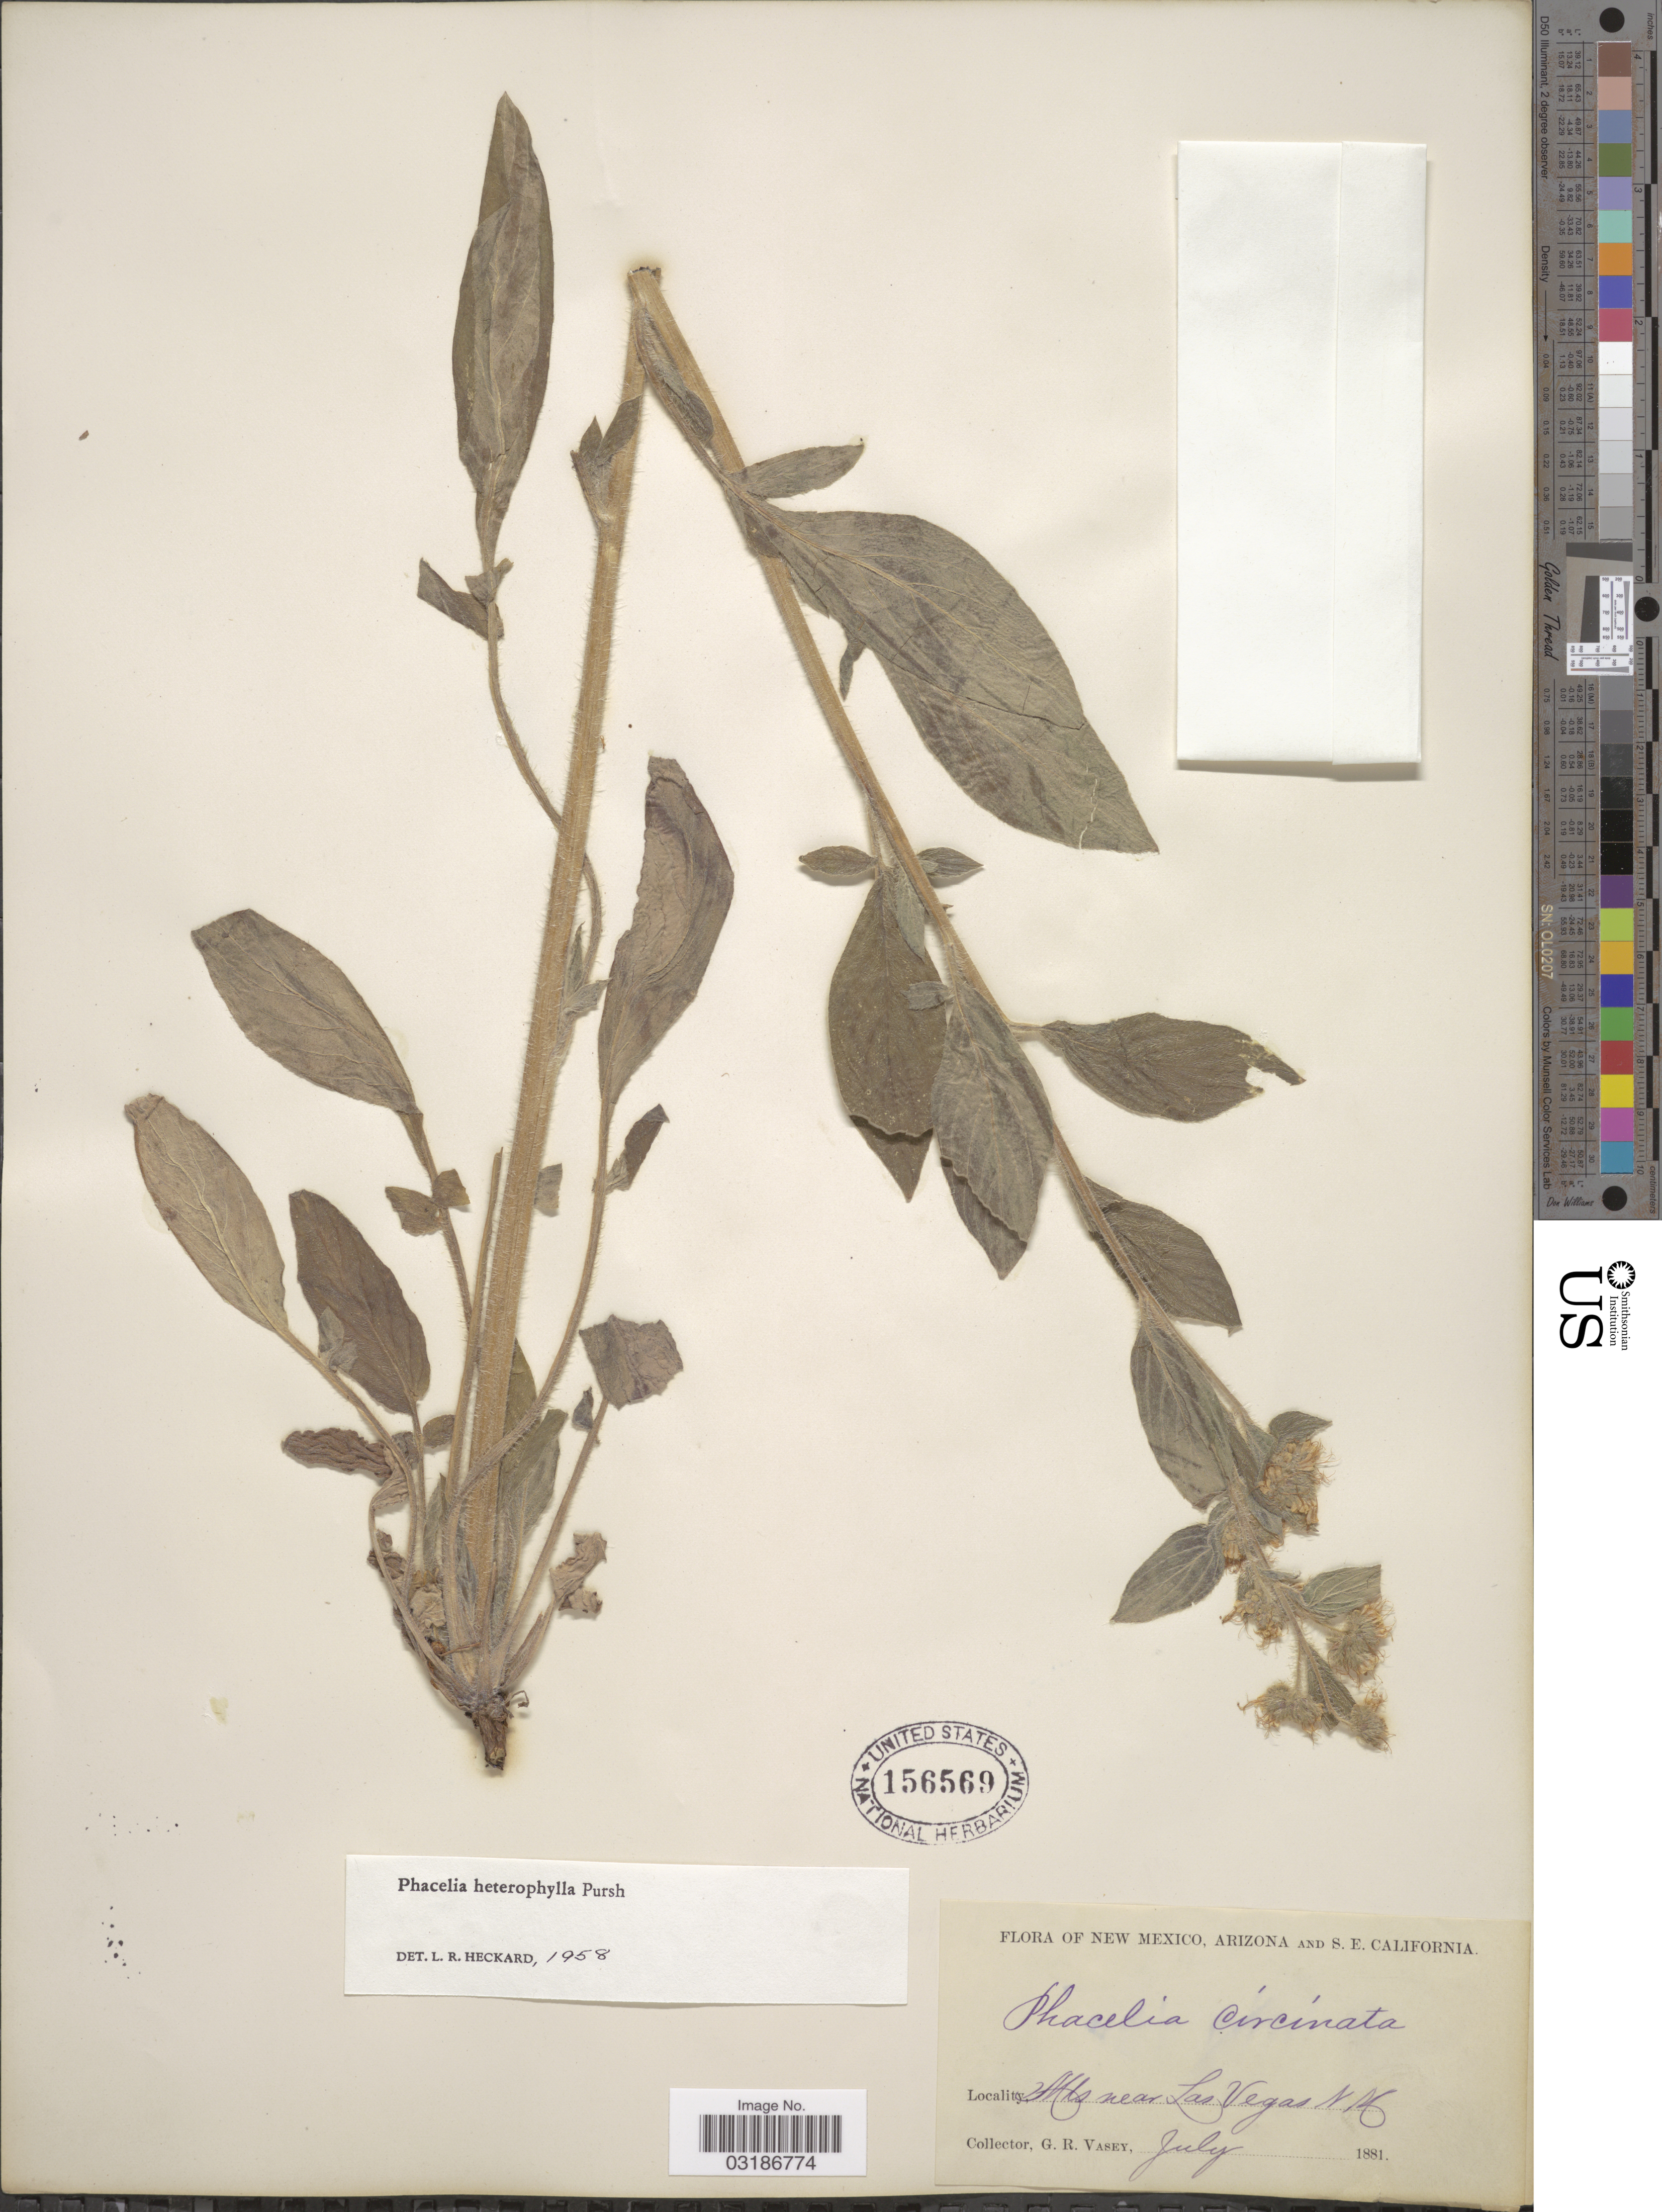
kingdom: Plantae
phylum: Tracheophyta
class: Magnoliopsida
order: Boraginales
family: Hydrophyllaceae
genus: Phacelia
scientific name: Phacelia heterophylla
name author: Pursh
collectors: G. R. Vasey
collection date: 1881-07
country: United States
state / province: New Mexico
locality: Mts near Las Vegas, NM.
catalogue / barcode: US 156569